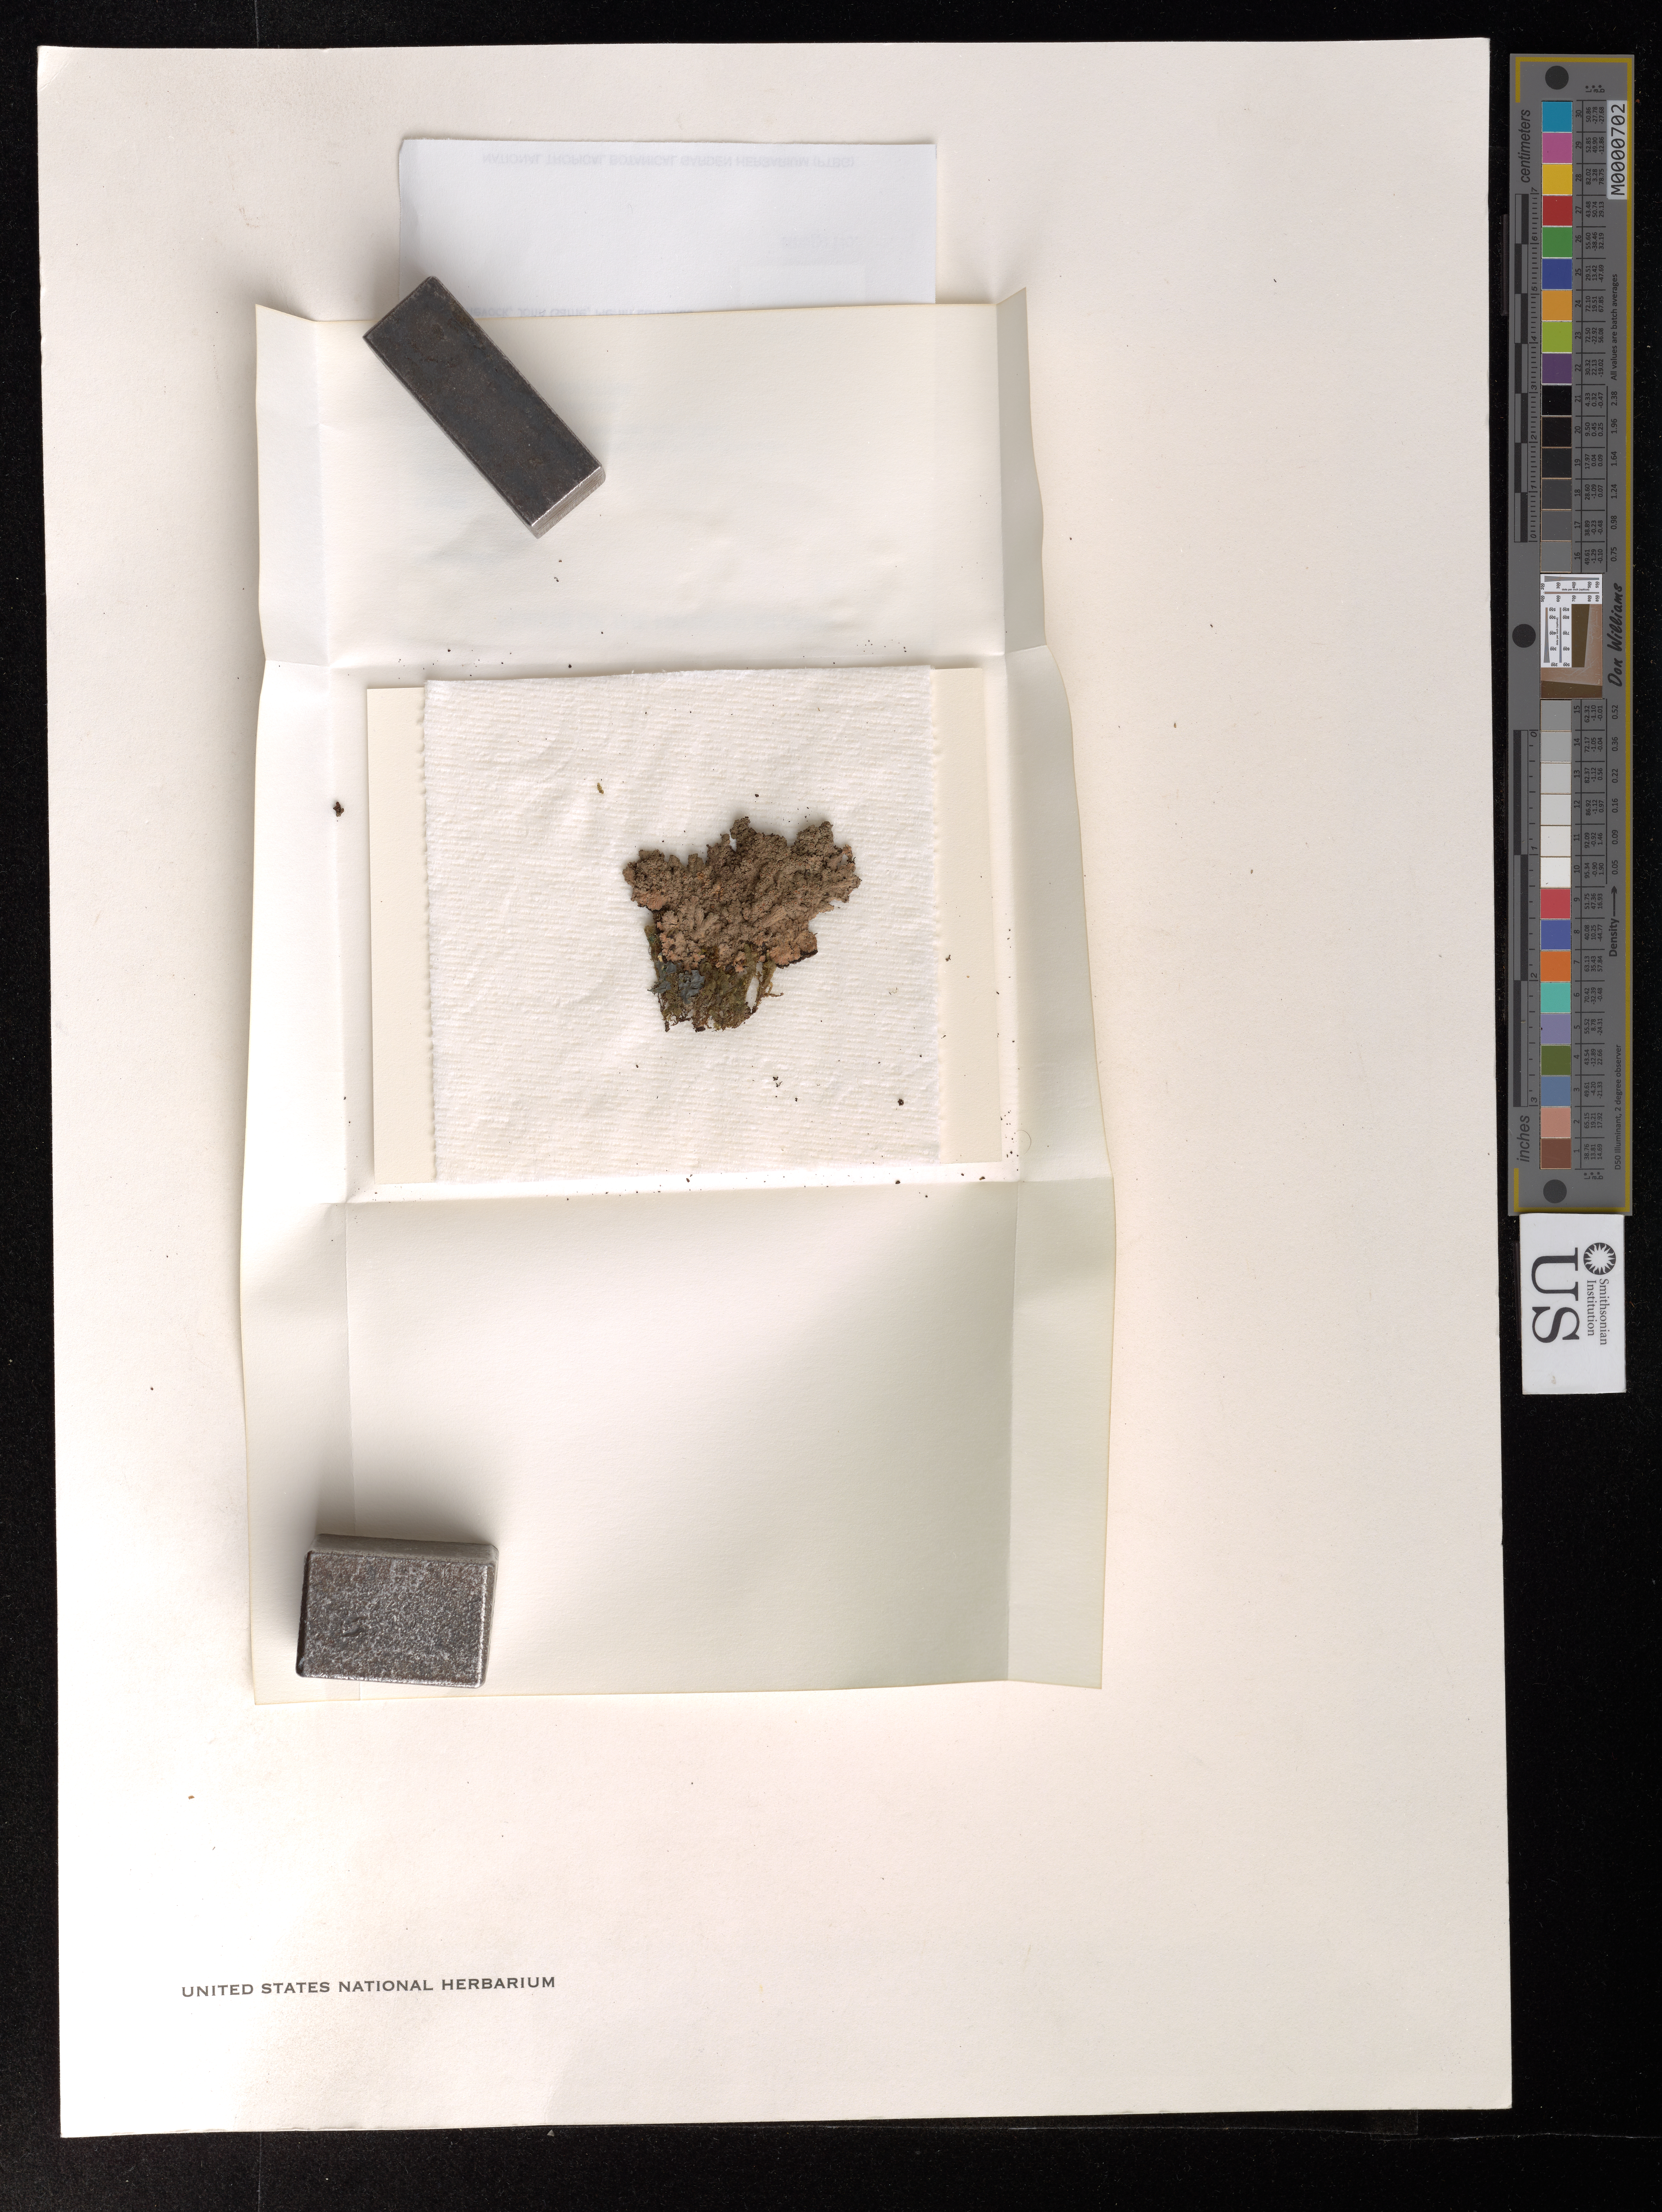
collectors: T. W. Flynn, J. R. Shevock, J. Game & M. Edmonds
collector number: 8081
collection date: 2015-01-26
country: United States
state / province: Hawaii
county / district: Kauai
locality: Kauai Hanalei District. Limahuli Garden. Lower restoration area.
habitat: Pisonia dominated lowland forest. W/ Psidium, Aleurites, and coffea.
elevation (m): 150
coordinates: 22.211410, -159.577590